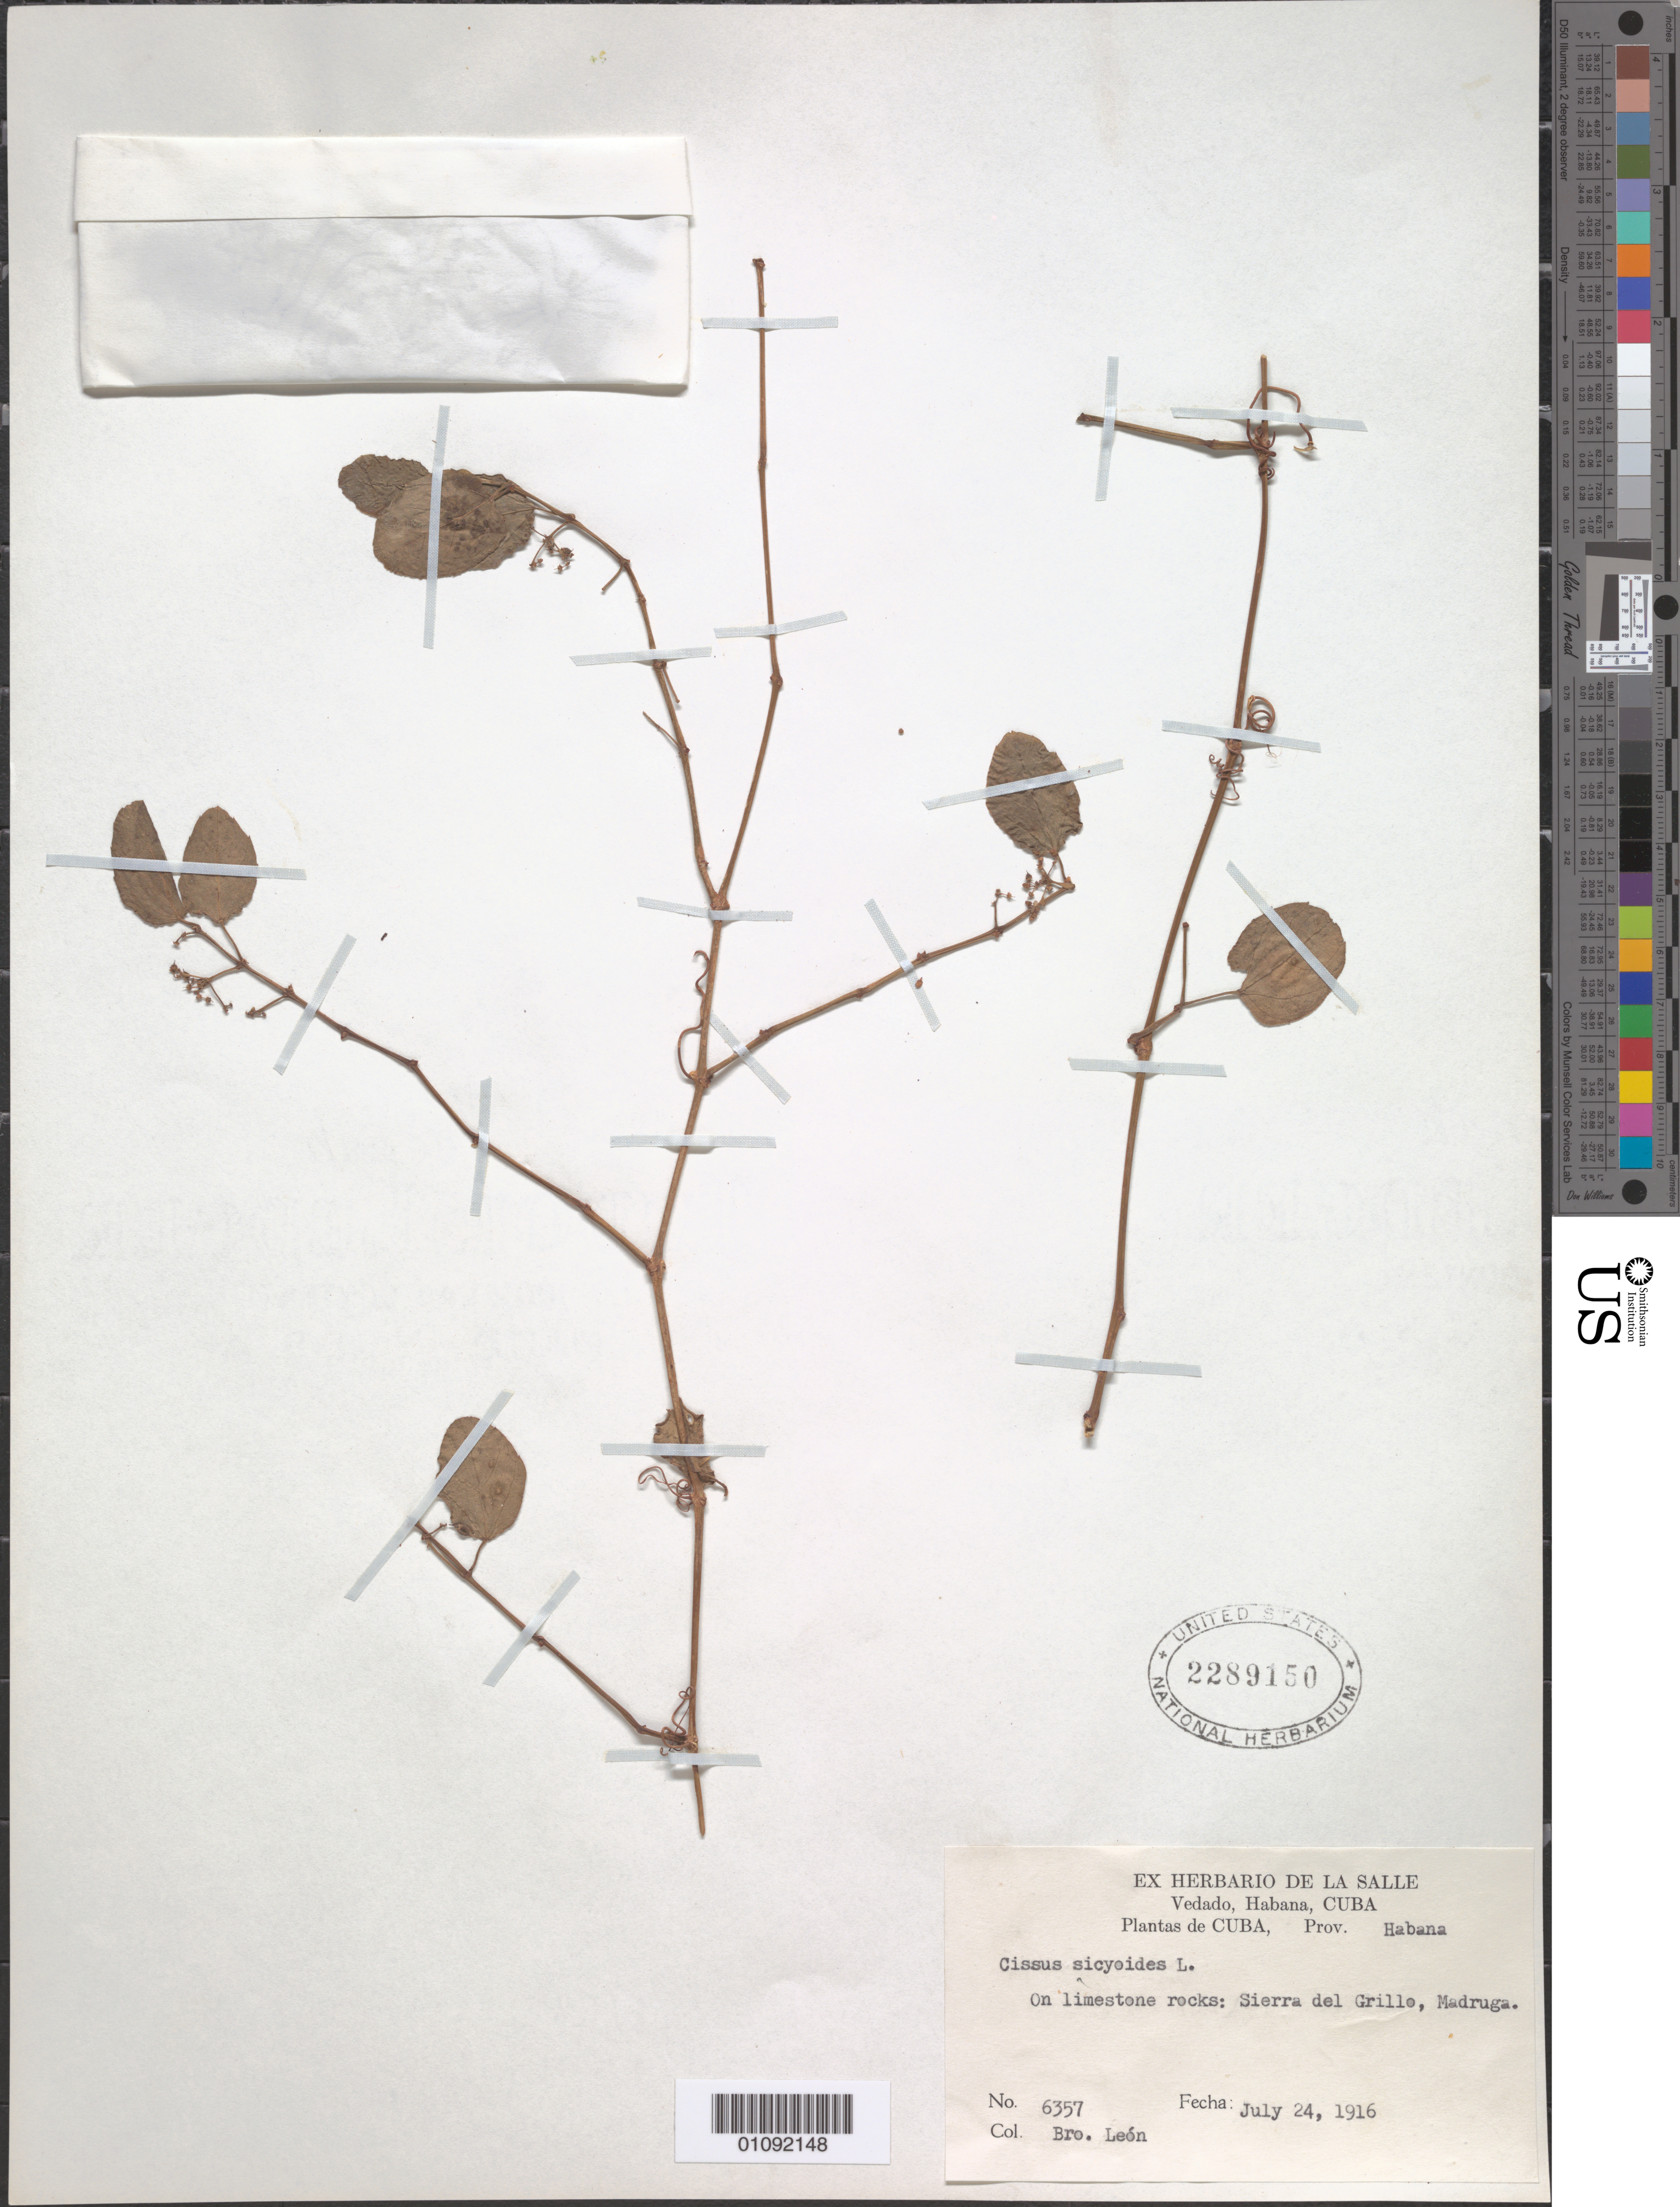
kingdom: Plantae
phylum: Tracheophyta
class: Magnoliopsida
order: Vitales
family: Vitaceae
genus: Cissus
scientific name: Cissus verticillata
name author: (L.) Nicolson & C.E. Jarvis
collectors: Bro. León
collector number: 6357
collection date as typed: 24 Jul 1916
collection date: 1916-07-24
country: Cuba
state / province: La Habana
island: Cuba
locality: Sierra del Grille, Madruga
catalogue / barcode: US 2289150